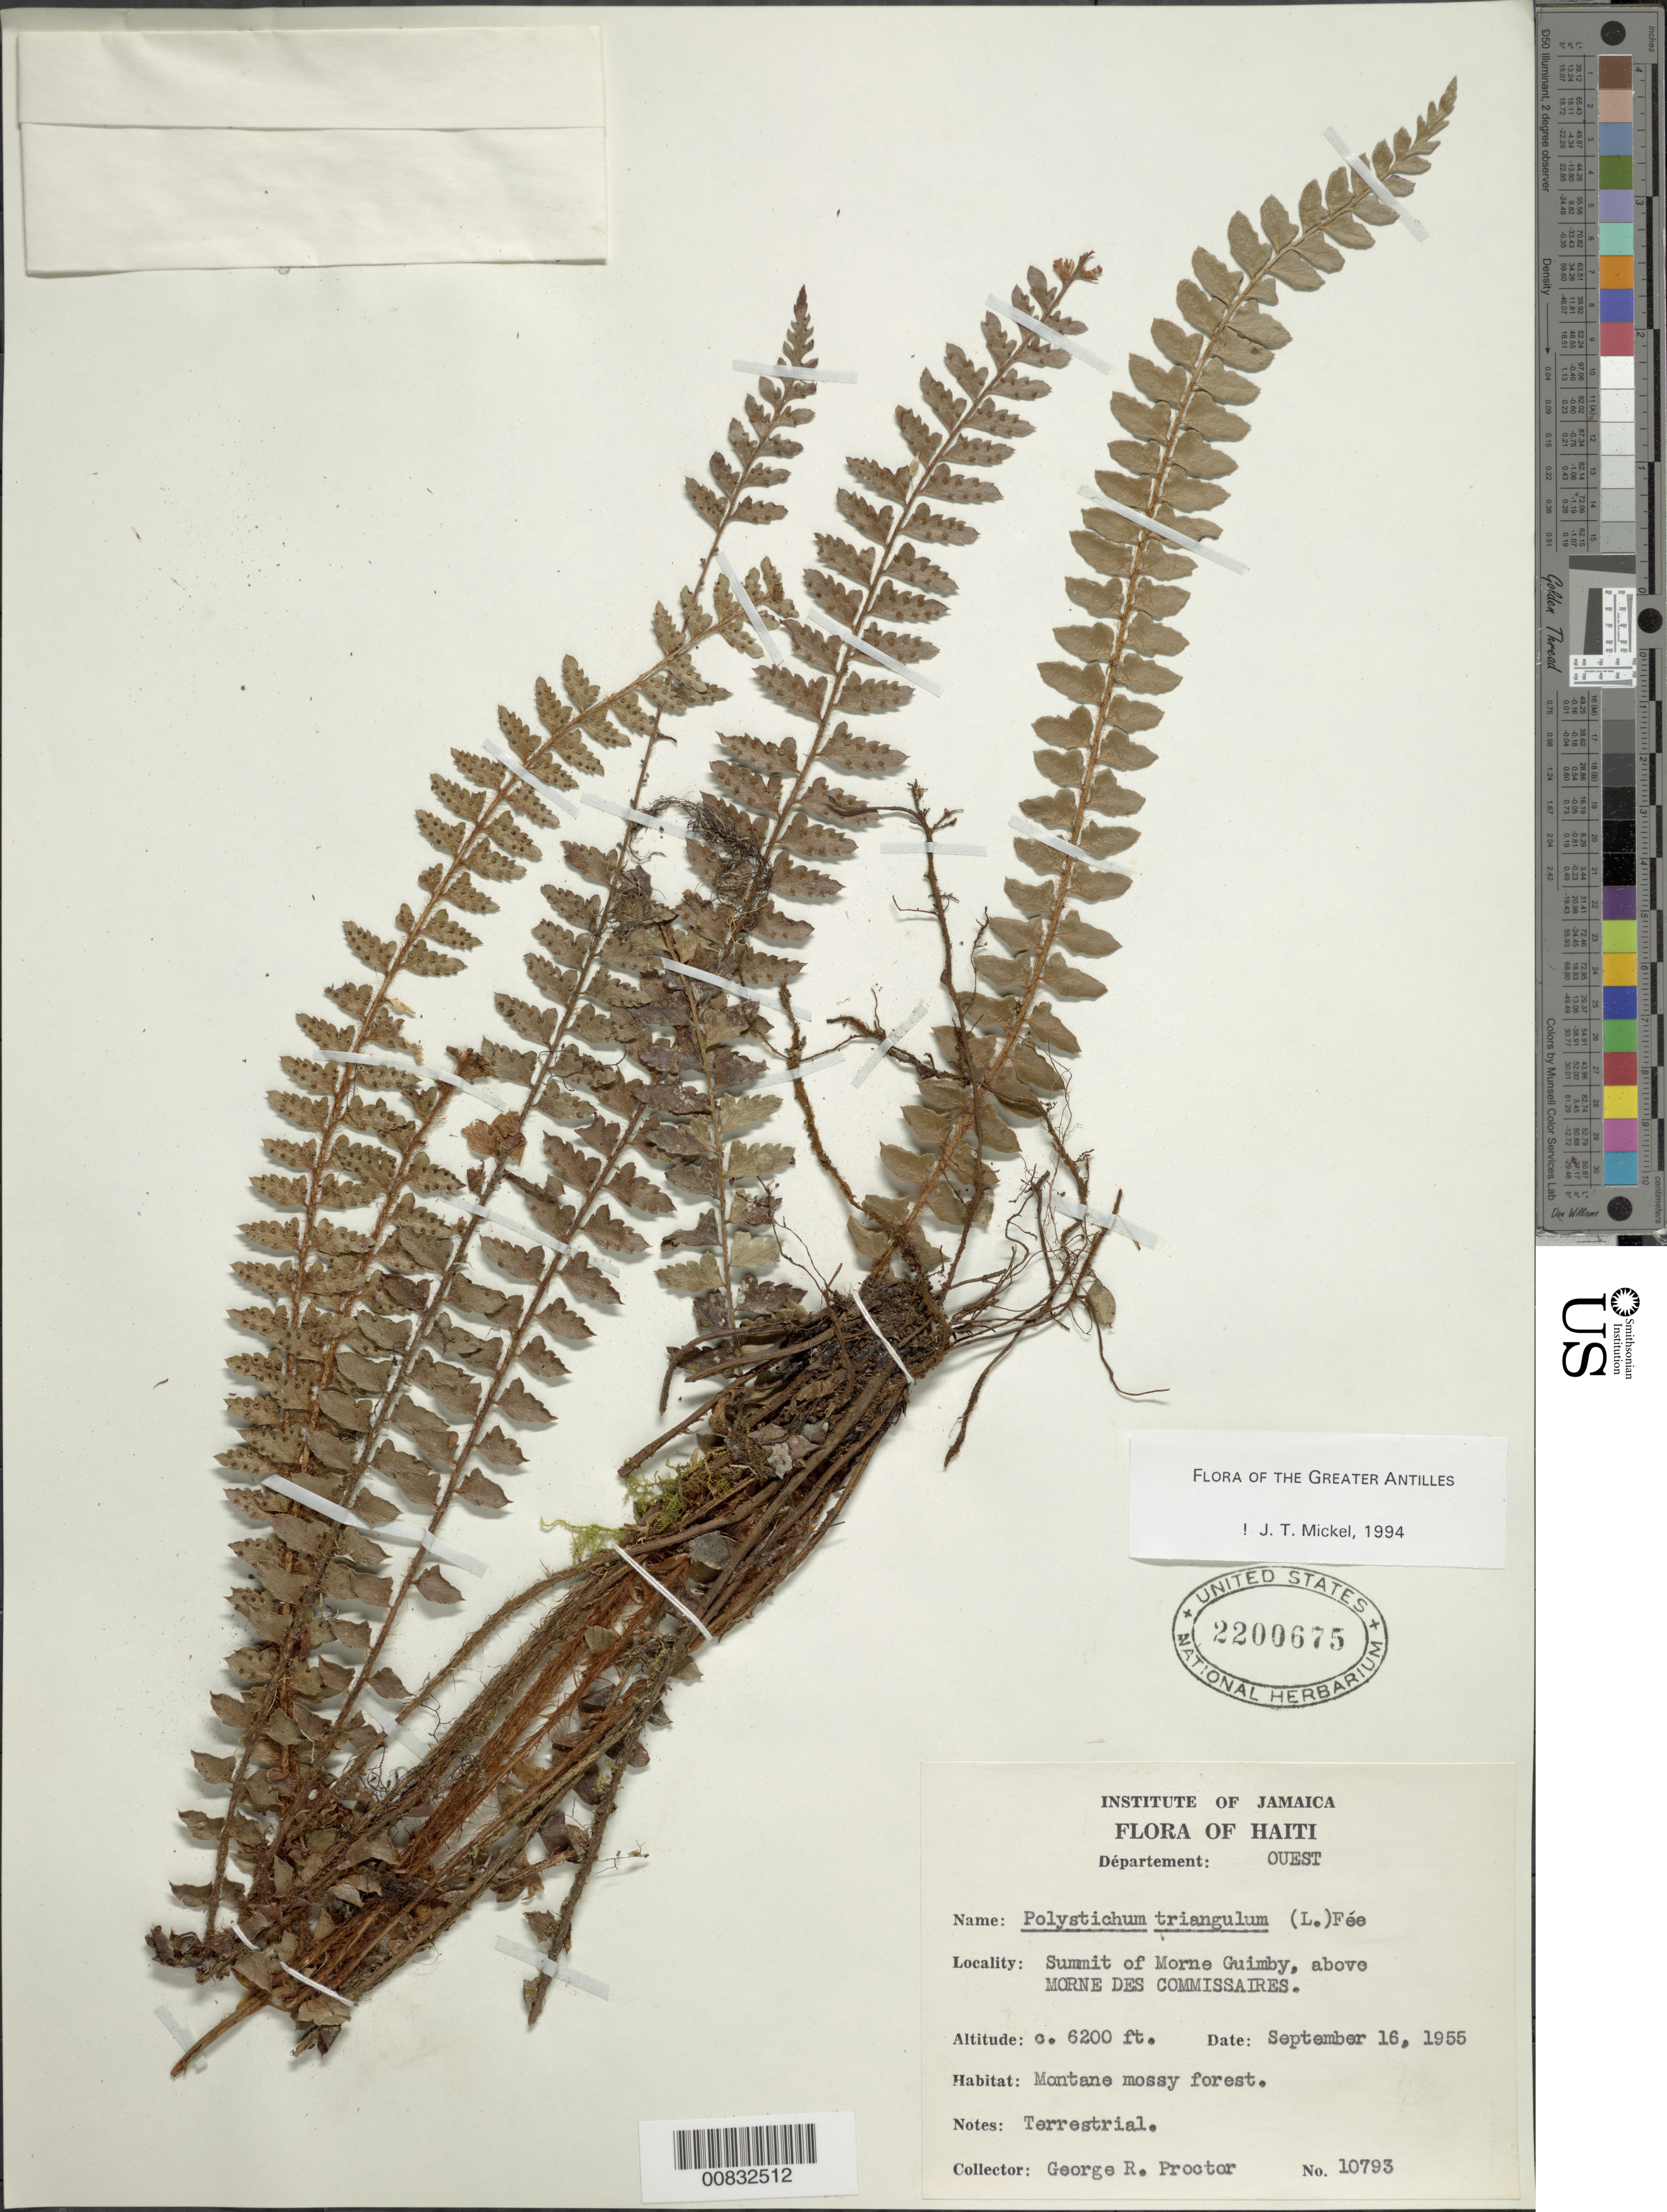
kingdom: Plantae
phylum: Tracheophyta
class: Polypodiopsida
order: Polypodiales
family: Dryopteridaceae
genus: Polystichum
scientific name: Polystichum triangulum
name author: (L.) Fée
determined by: Mickel, J. T., (NY), New York Botanical Garden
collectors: G. R. Proctor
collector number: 10793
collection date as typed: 16 Sep 1955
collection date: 1955-09-16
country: Haiti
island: Hispaniola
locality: Morne Guimby, above Morne des Commissaires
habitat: Montane mossy forest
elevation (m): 1890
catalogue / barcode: US 2200675